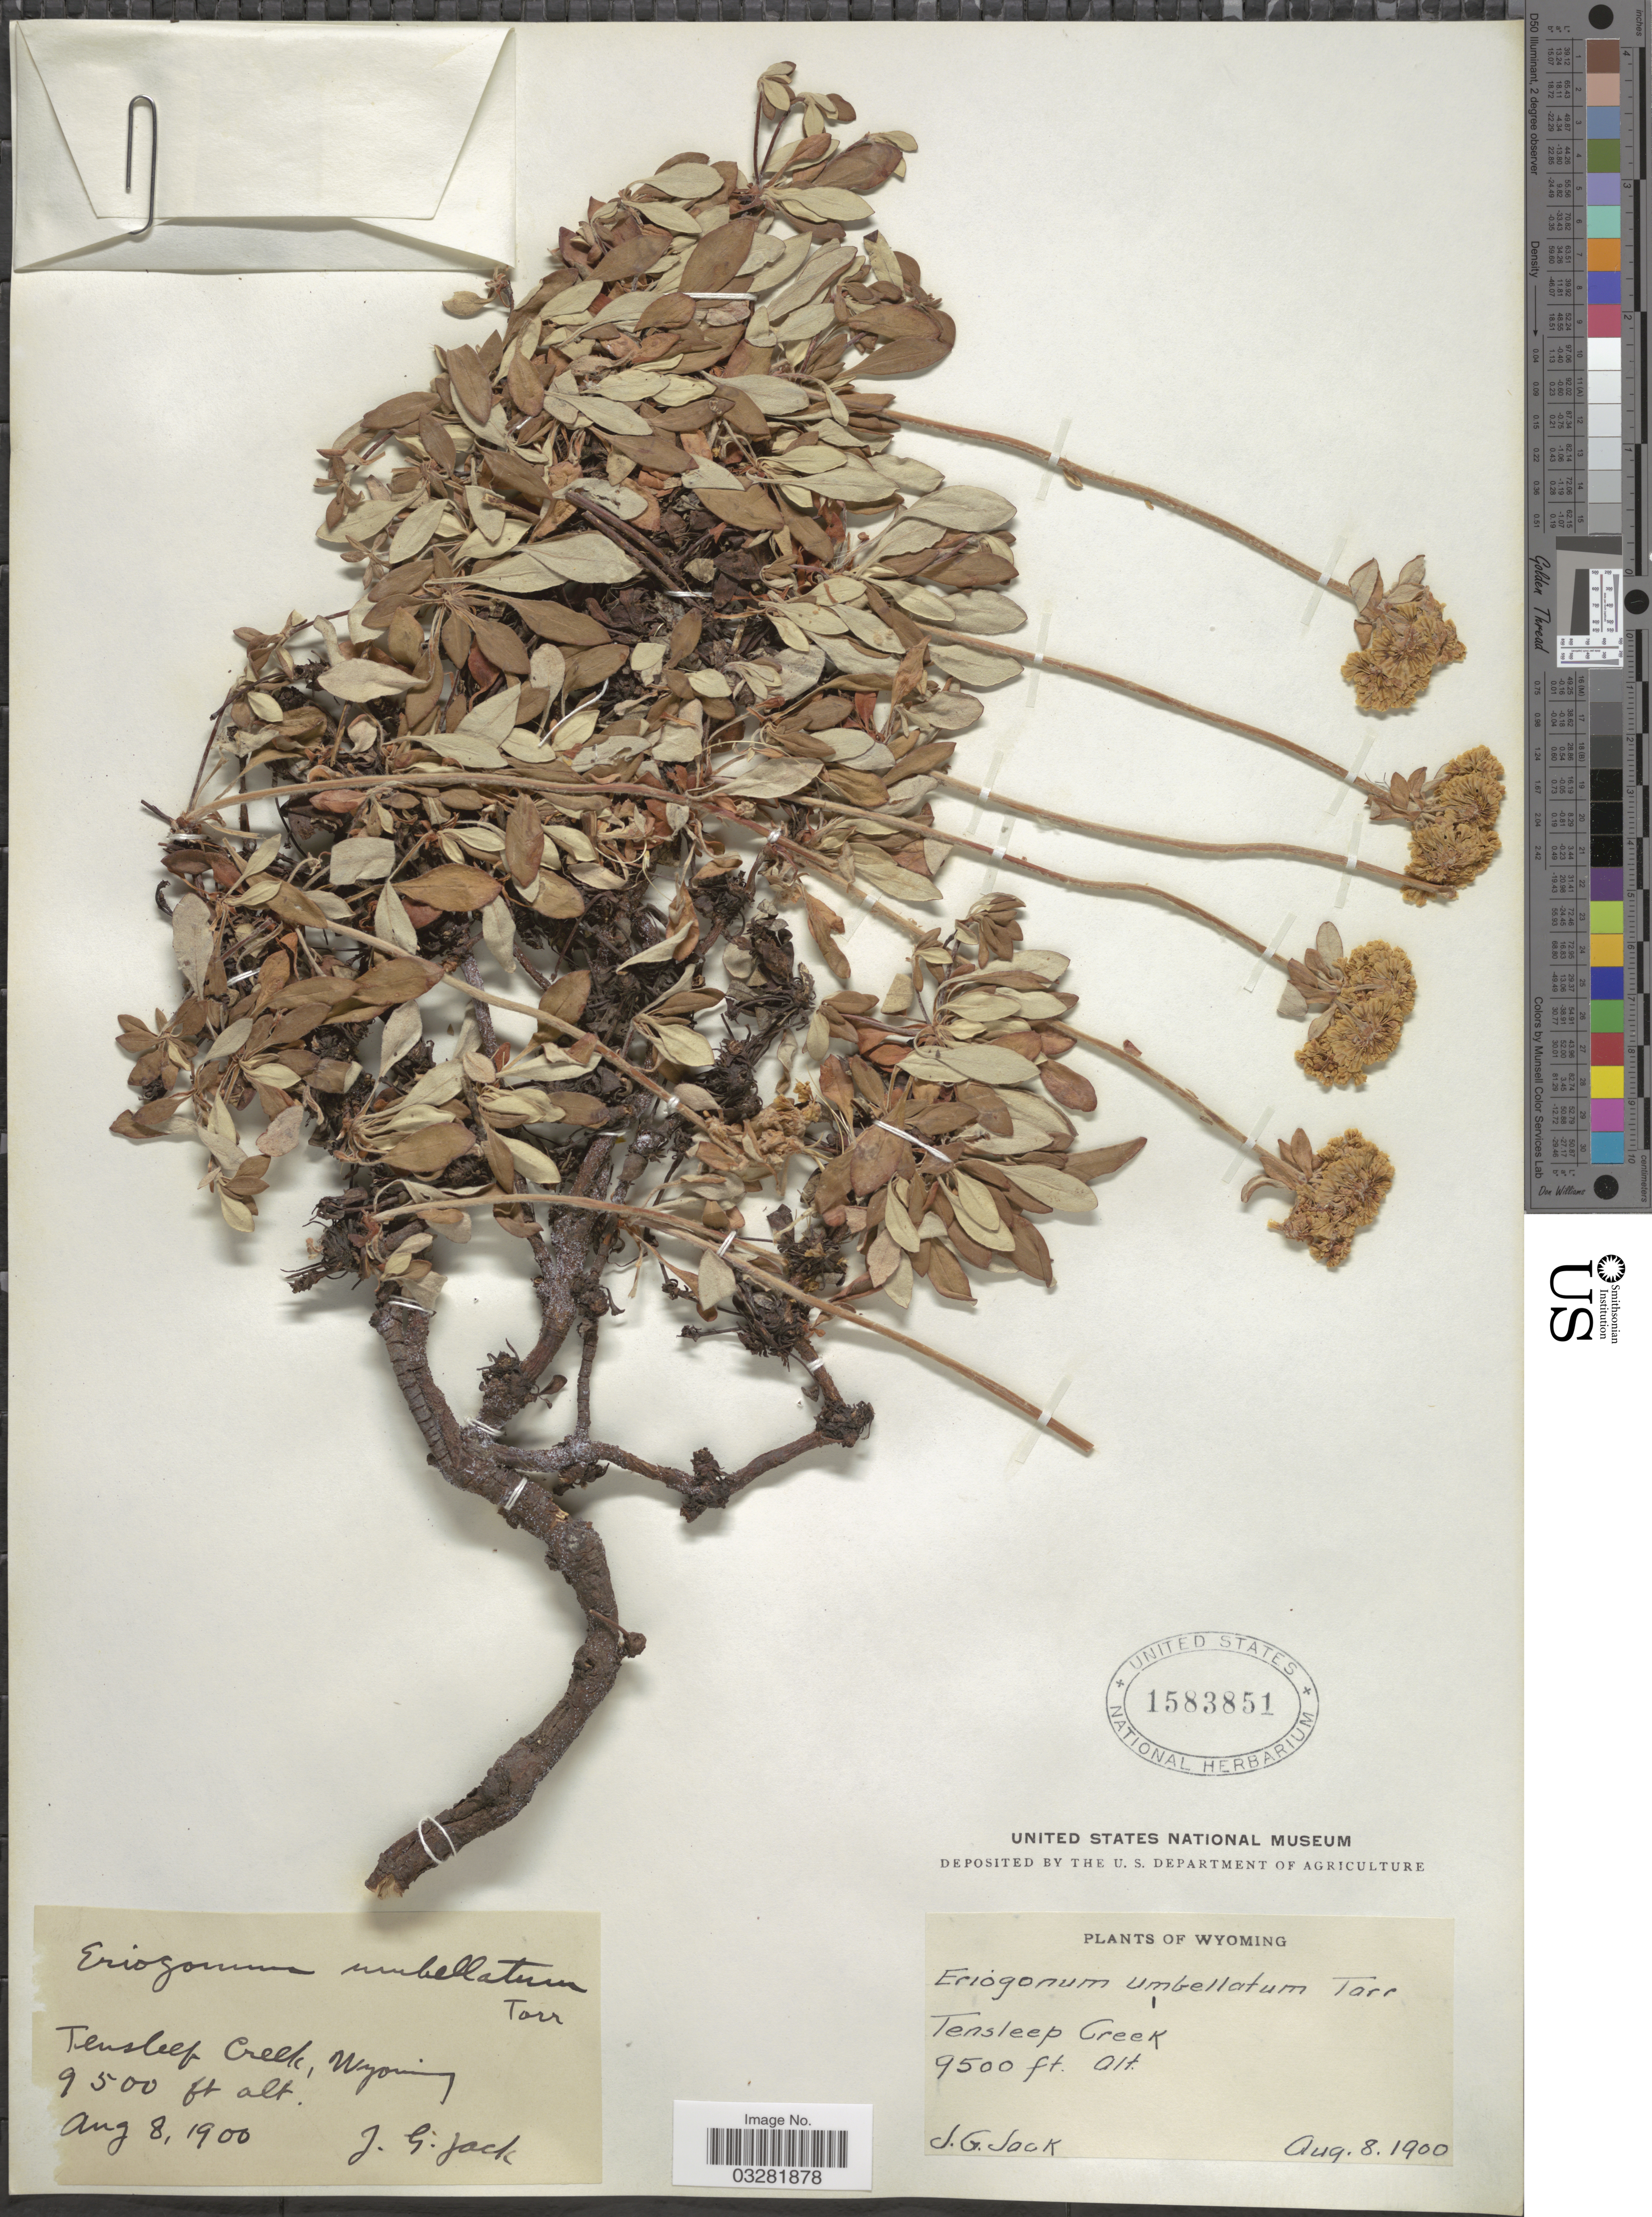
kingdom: Plantae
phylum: Tracheophyta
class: Magnoliopsida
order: Caryophyllales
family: Polygonaceae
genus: Eriogonum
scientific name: Eriogonum umbellatum var. subalpinum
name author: M.E. Jones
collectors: J. G. Jack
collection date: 1900-08-08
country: United States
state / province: Wyoming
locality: Tensleep Creek.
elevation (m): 2896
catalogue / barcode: US 1583851